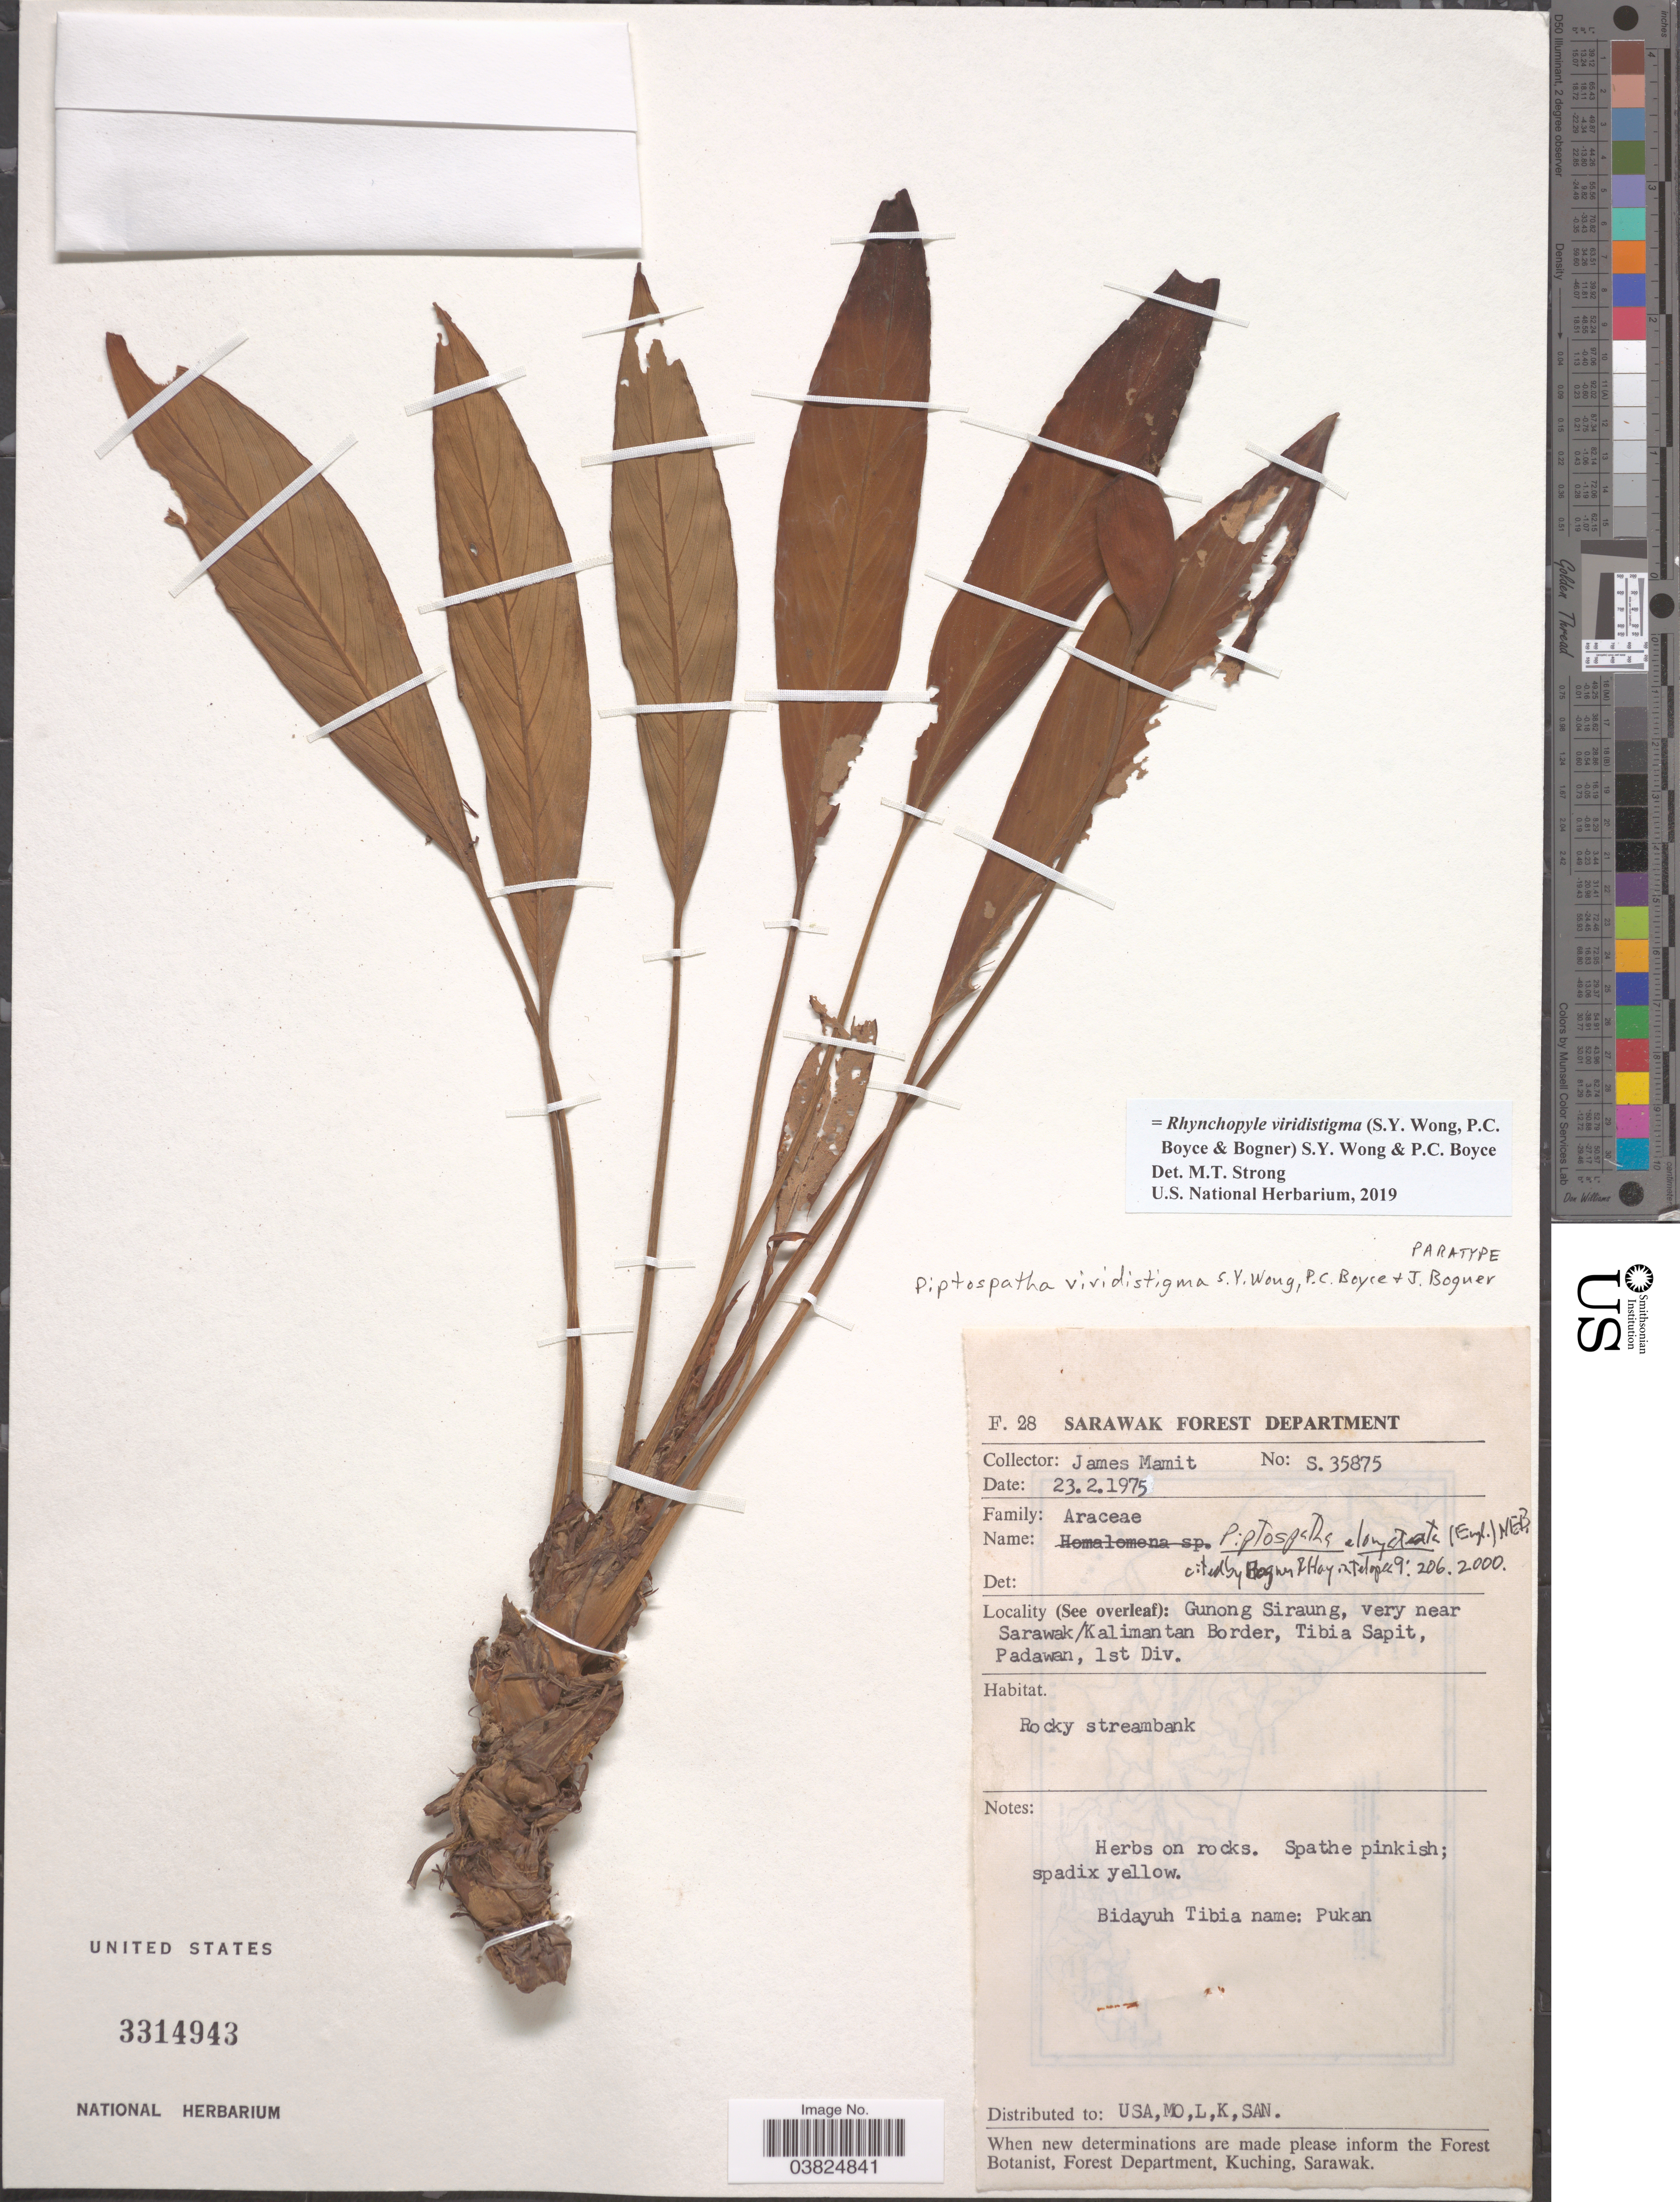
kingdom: Plantae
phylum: Tracheophyta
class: Liliopsida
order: Alismatales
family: Araceae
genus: Rhynchopyle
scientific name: Rhynchopyle viridistigma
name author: (S.Y. Wong et al.) S.Y. Wong & P.C. Boyce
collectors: J. Mamit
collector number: S35875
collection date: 1975-02-23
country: Indonesia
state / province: Nusa Tenggara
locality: Gunong Siraung, very near Sarawak/Kalimantan Border, Tibia Sapit, Padawan, 1st Div.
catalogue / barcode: US 3314943